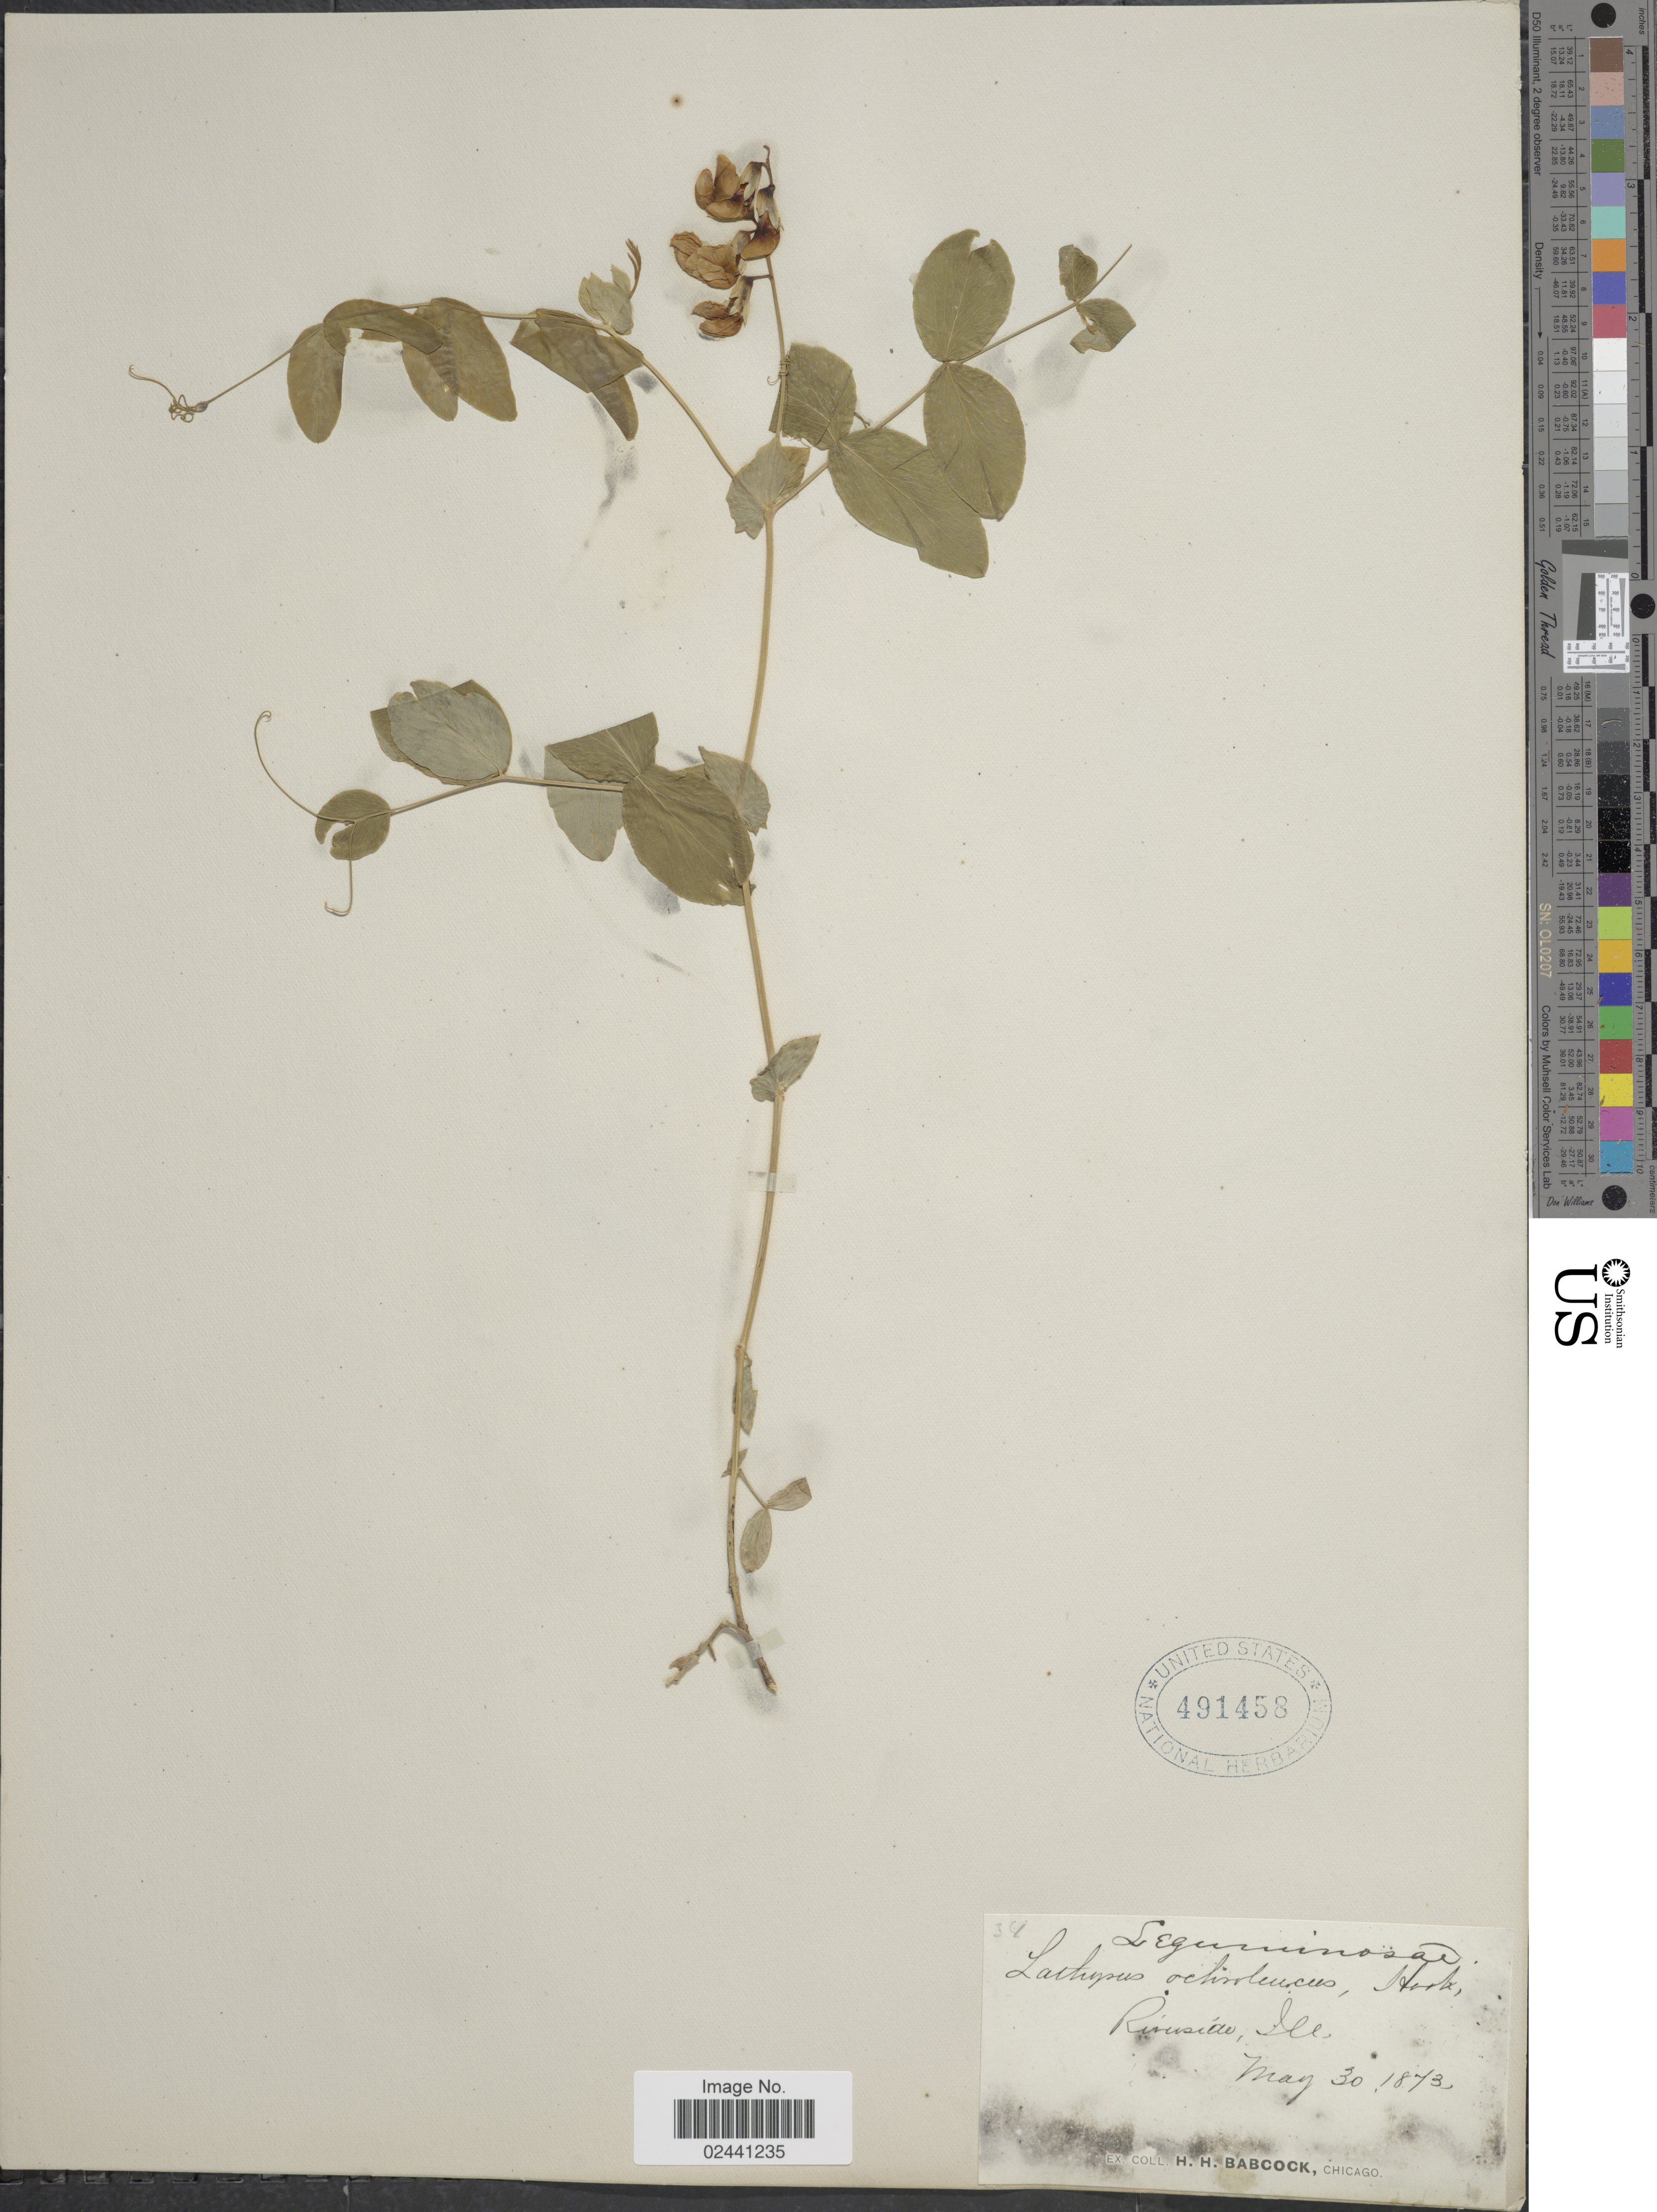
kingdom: Plantae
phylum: Tracheophyta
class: Magnoliopsida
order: Fabales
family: Fabaceae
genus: Lathyrus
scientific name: Lathyrus ochroleucus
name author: Hook.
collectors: H. Babcock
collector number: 34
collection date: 1873-05-30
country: United States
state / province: Illinois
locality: Riverside, Ill.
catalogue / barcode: US 491458